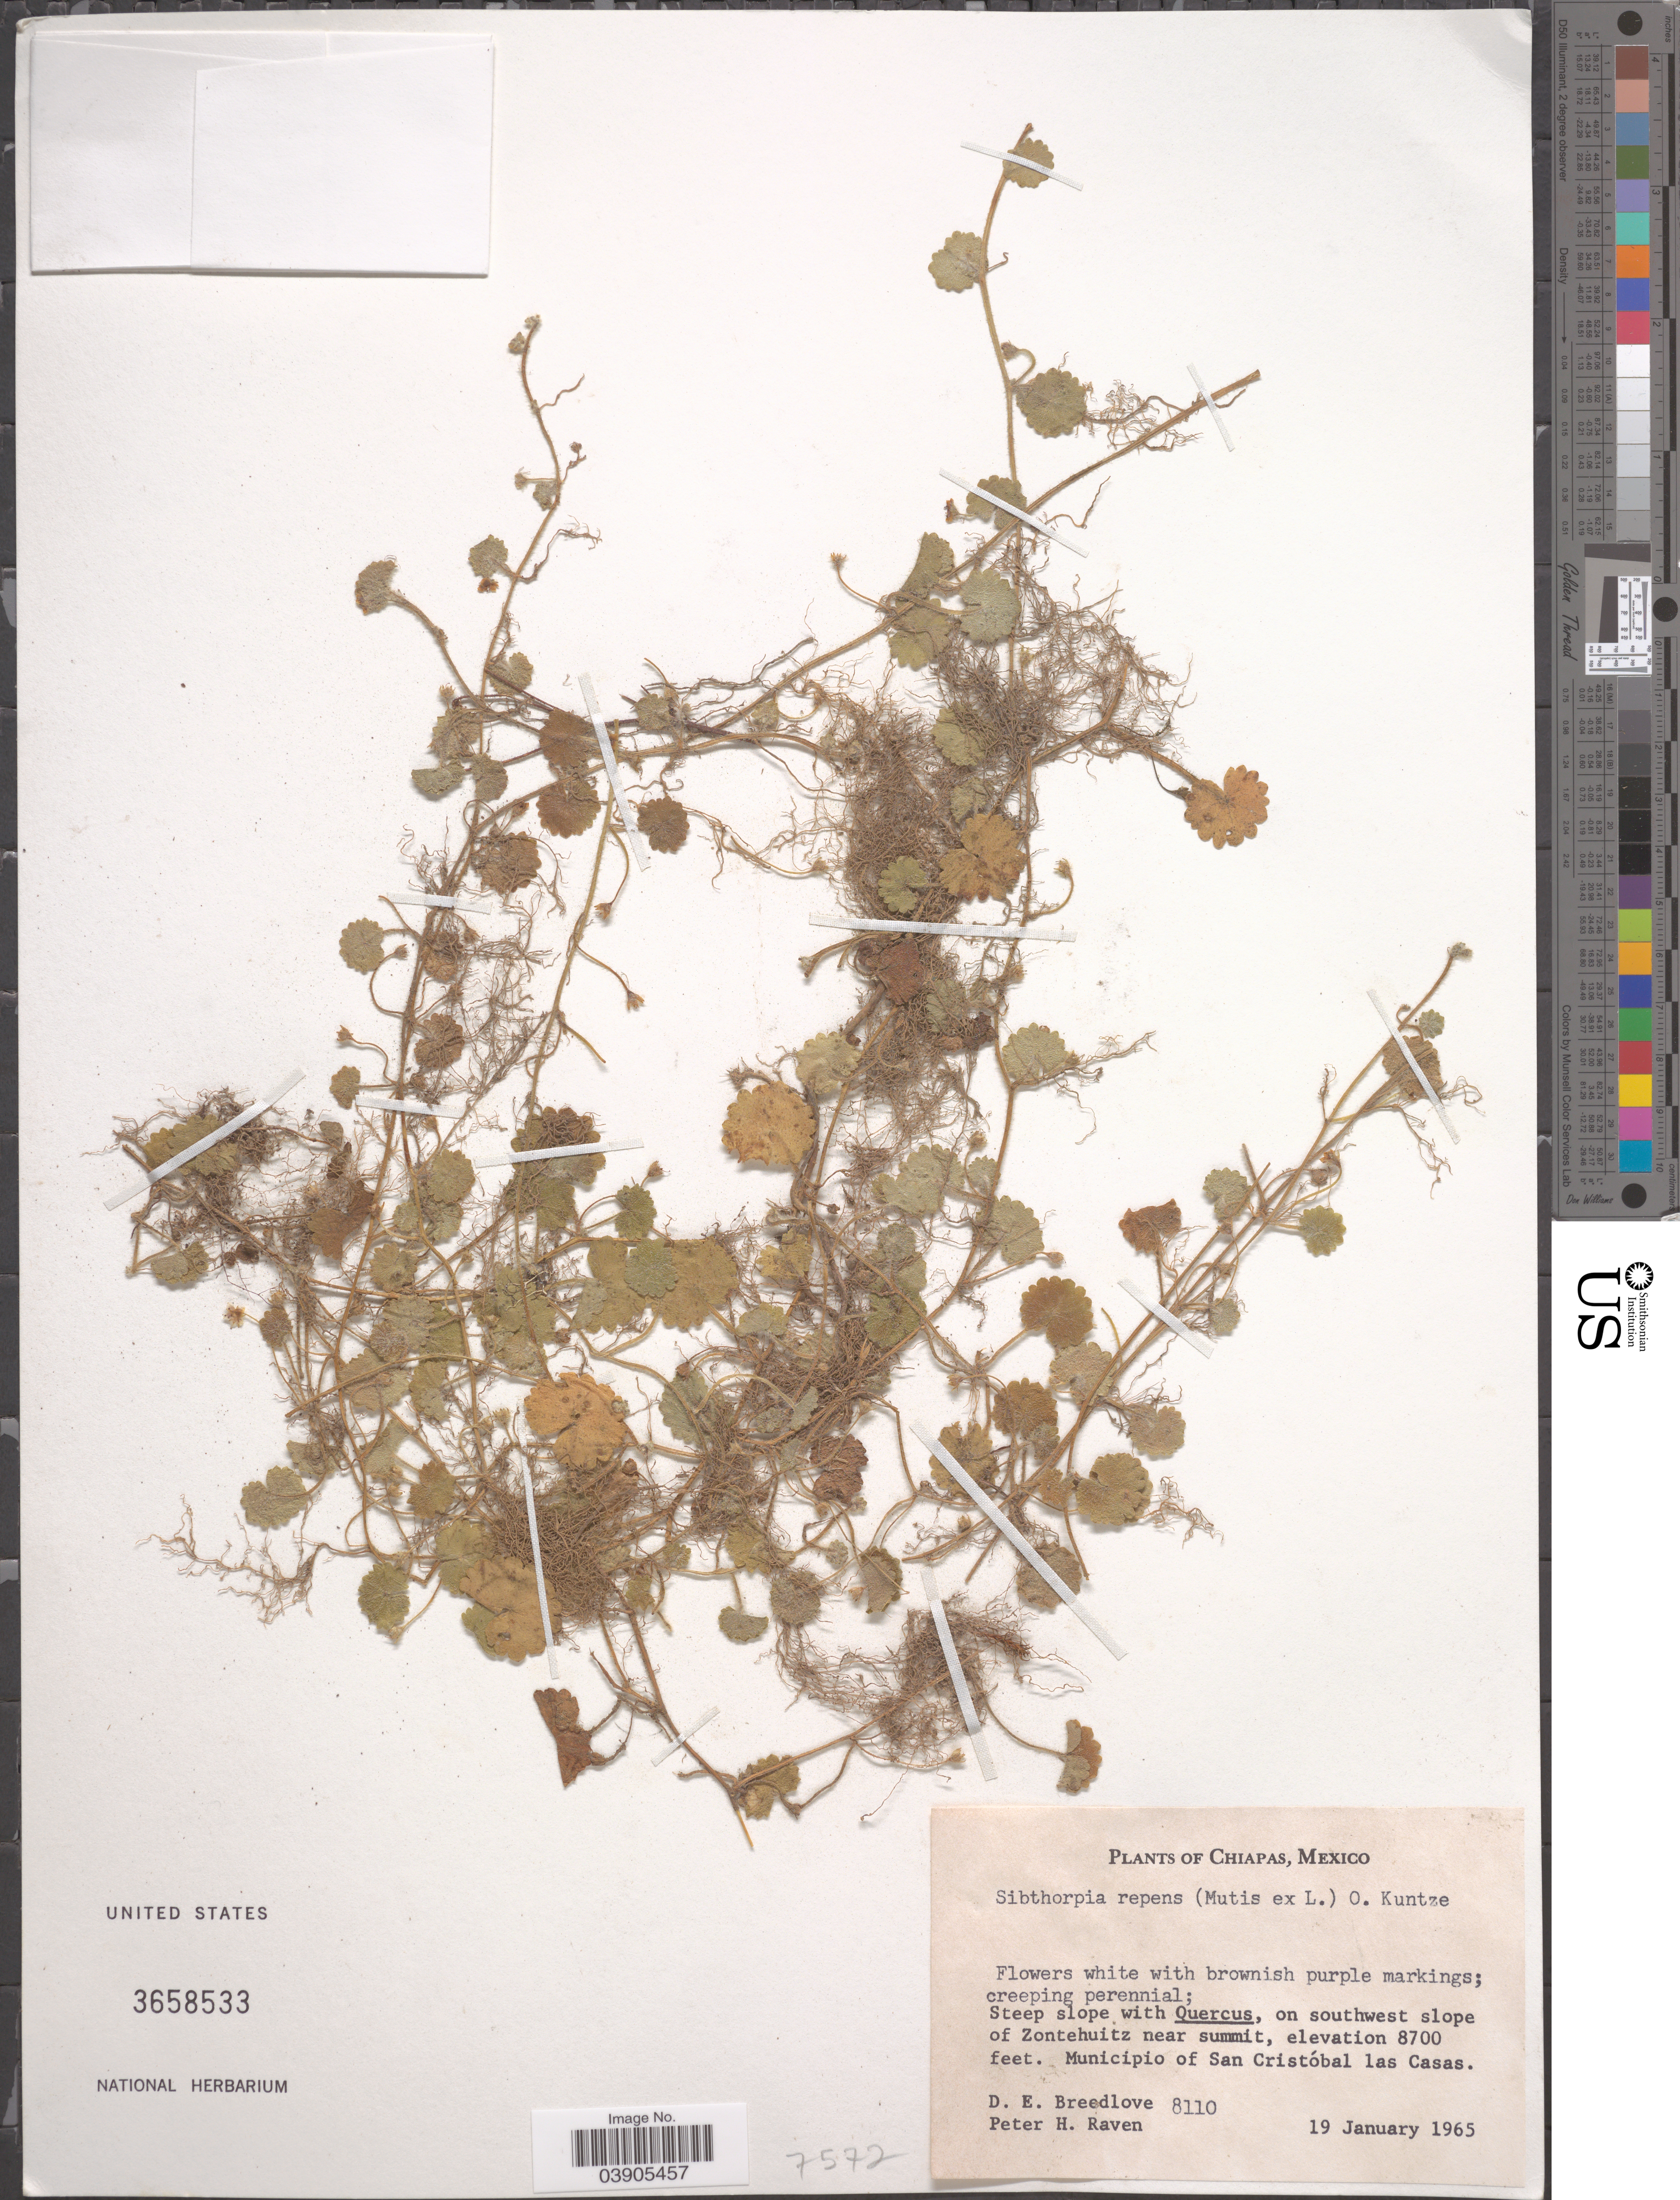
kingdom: Plantae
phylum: Tracheophyta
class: Magnoliopsida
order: Lamiales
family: Plantaginaceae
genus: Sibthorpia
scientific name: Sibthorpia repens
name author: (L.) Kuntze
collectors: D. E. Breedlove & P. Raven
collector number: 8110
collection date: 1965-01-19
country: Mexico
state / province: Chiapas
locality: On southwest slope of Zontehuitz near summit. Municipio of San Cristóbal las Casas.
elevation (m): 2652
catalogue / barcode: US 3658533